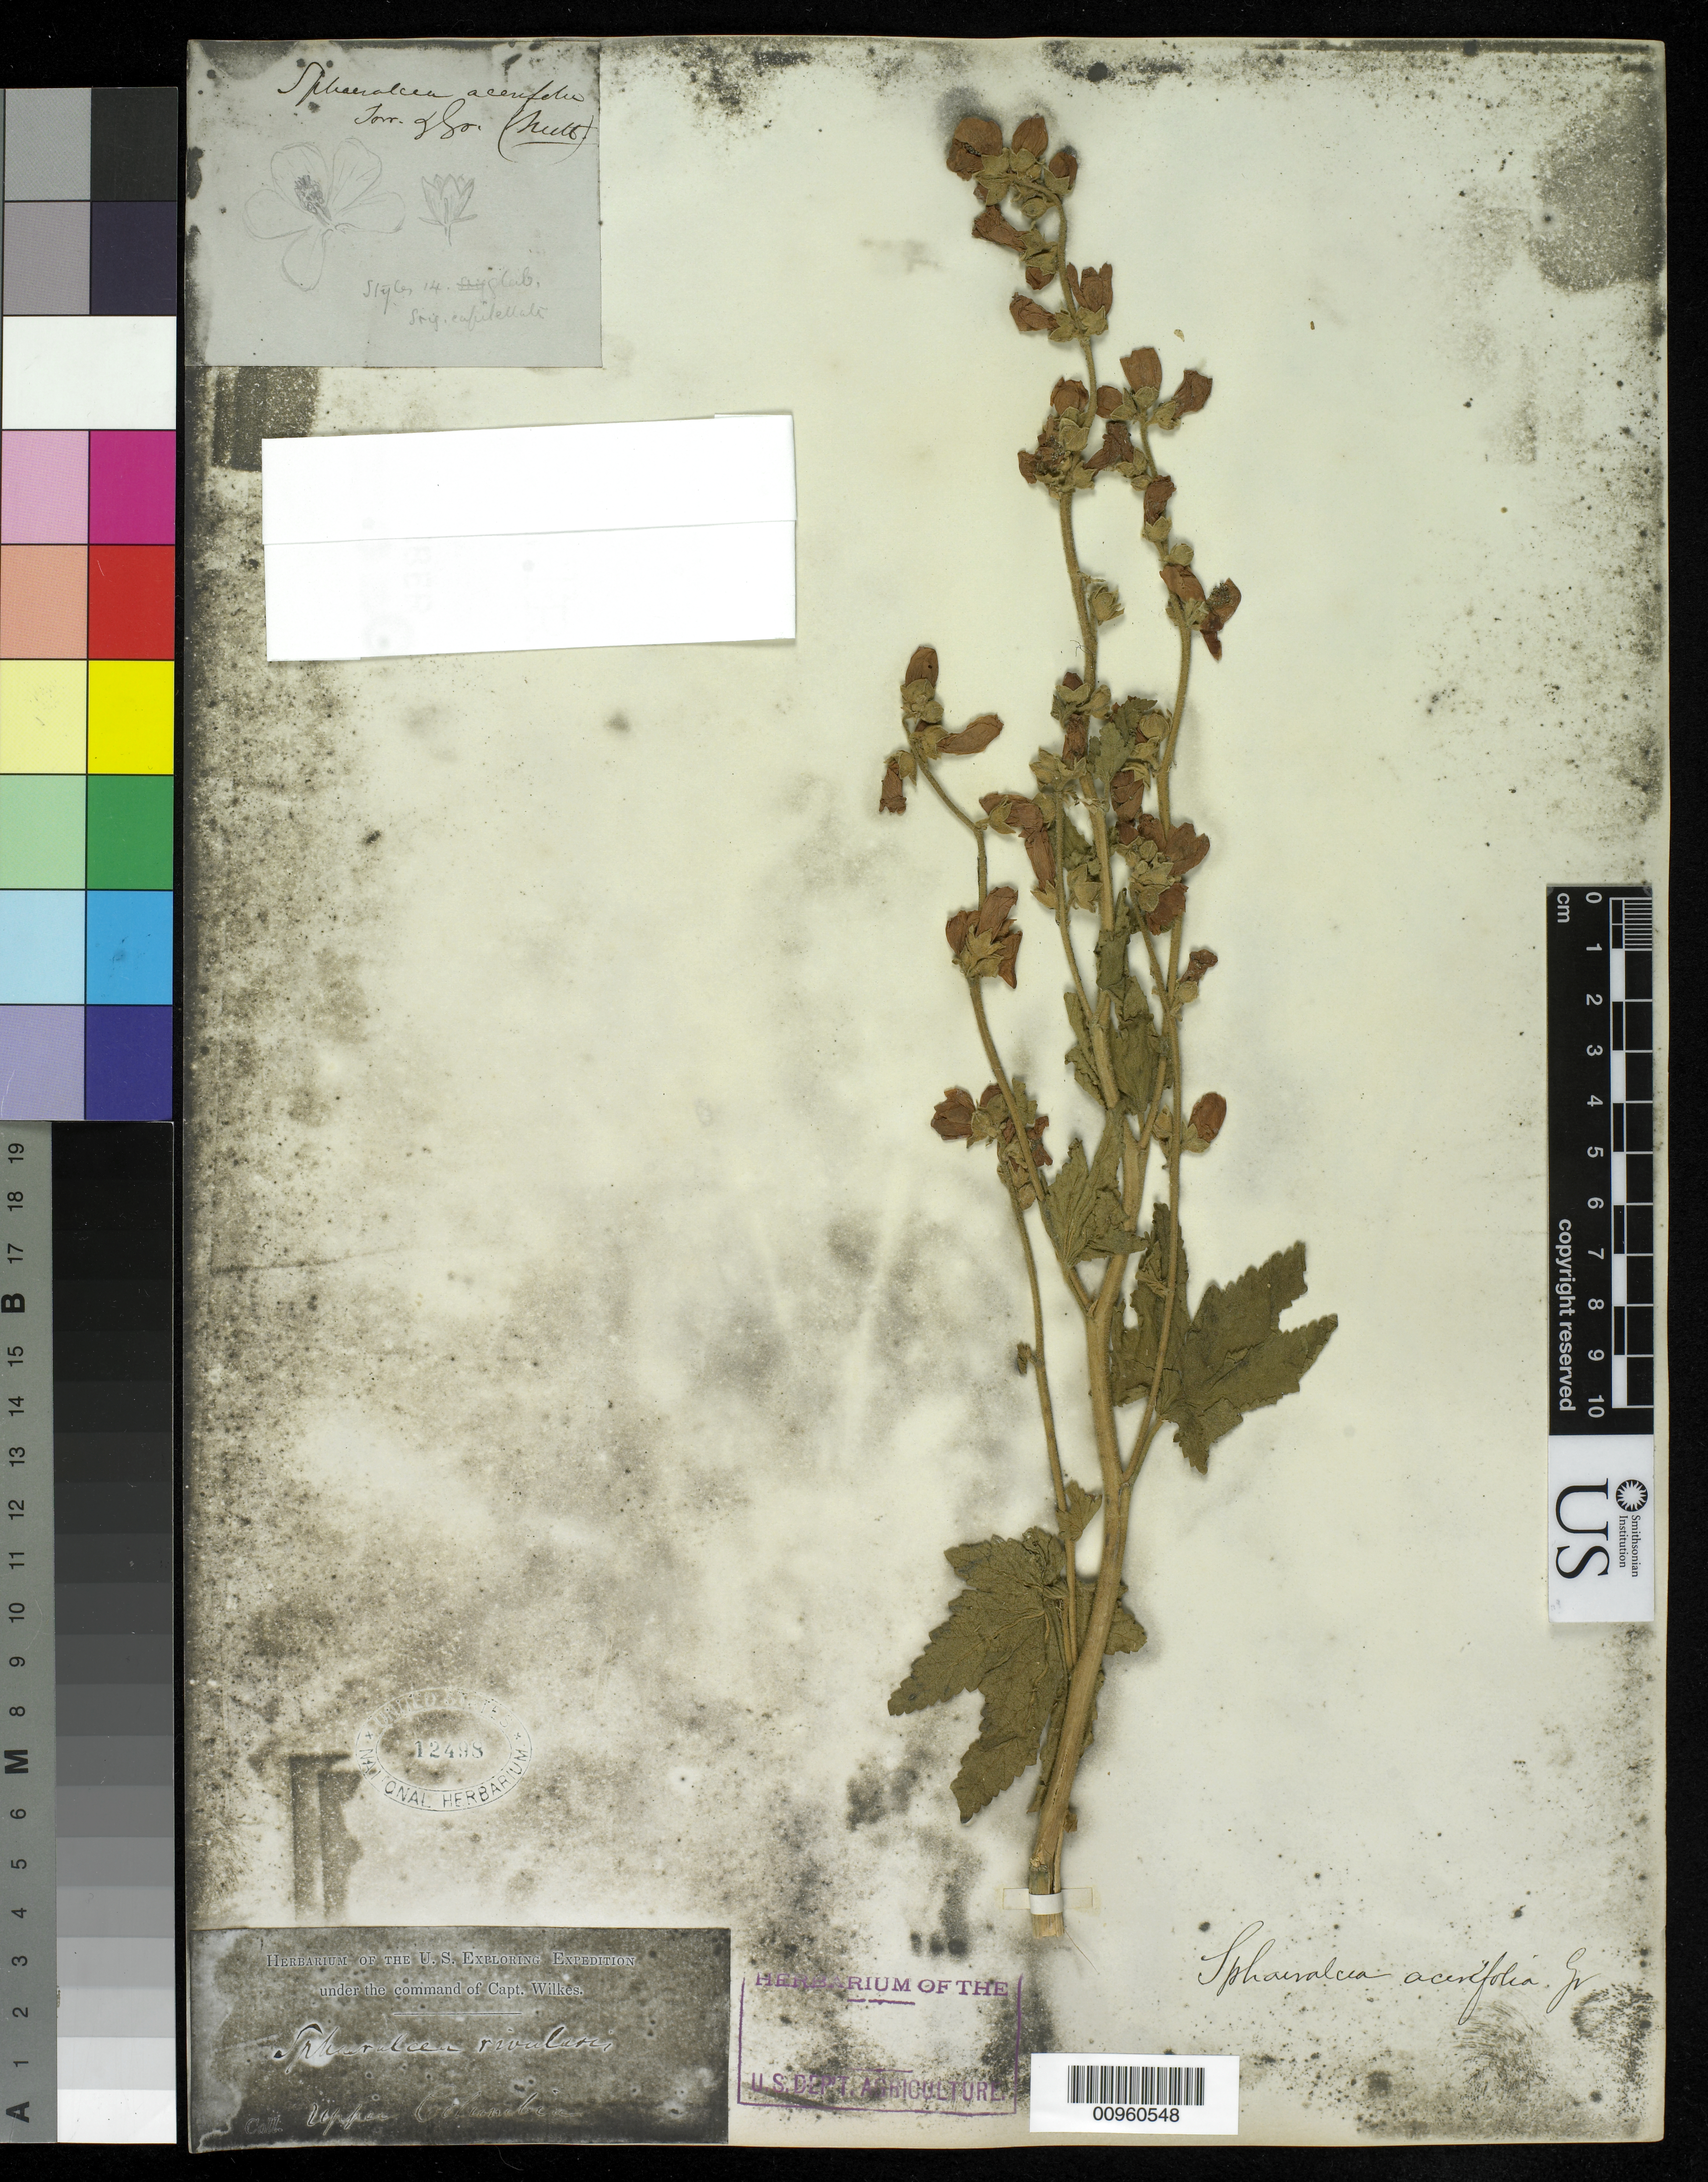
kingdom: Plantae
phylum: Tracheophyta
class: Magnoliopsida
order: Malvales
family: Malvaceae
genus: Iliamna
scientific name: Iliamna rivularis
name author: (Douglas) Greene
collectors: Wilkes Explor. Exped.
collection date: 1838/1842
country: United States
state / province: Washington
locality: Upper Columbia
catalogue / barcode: US 12498